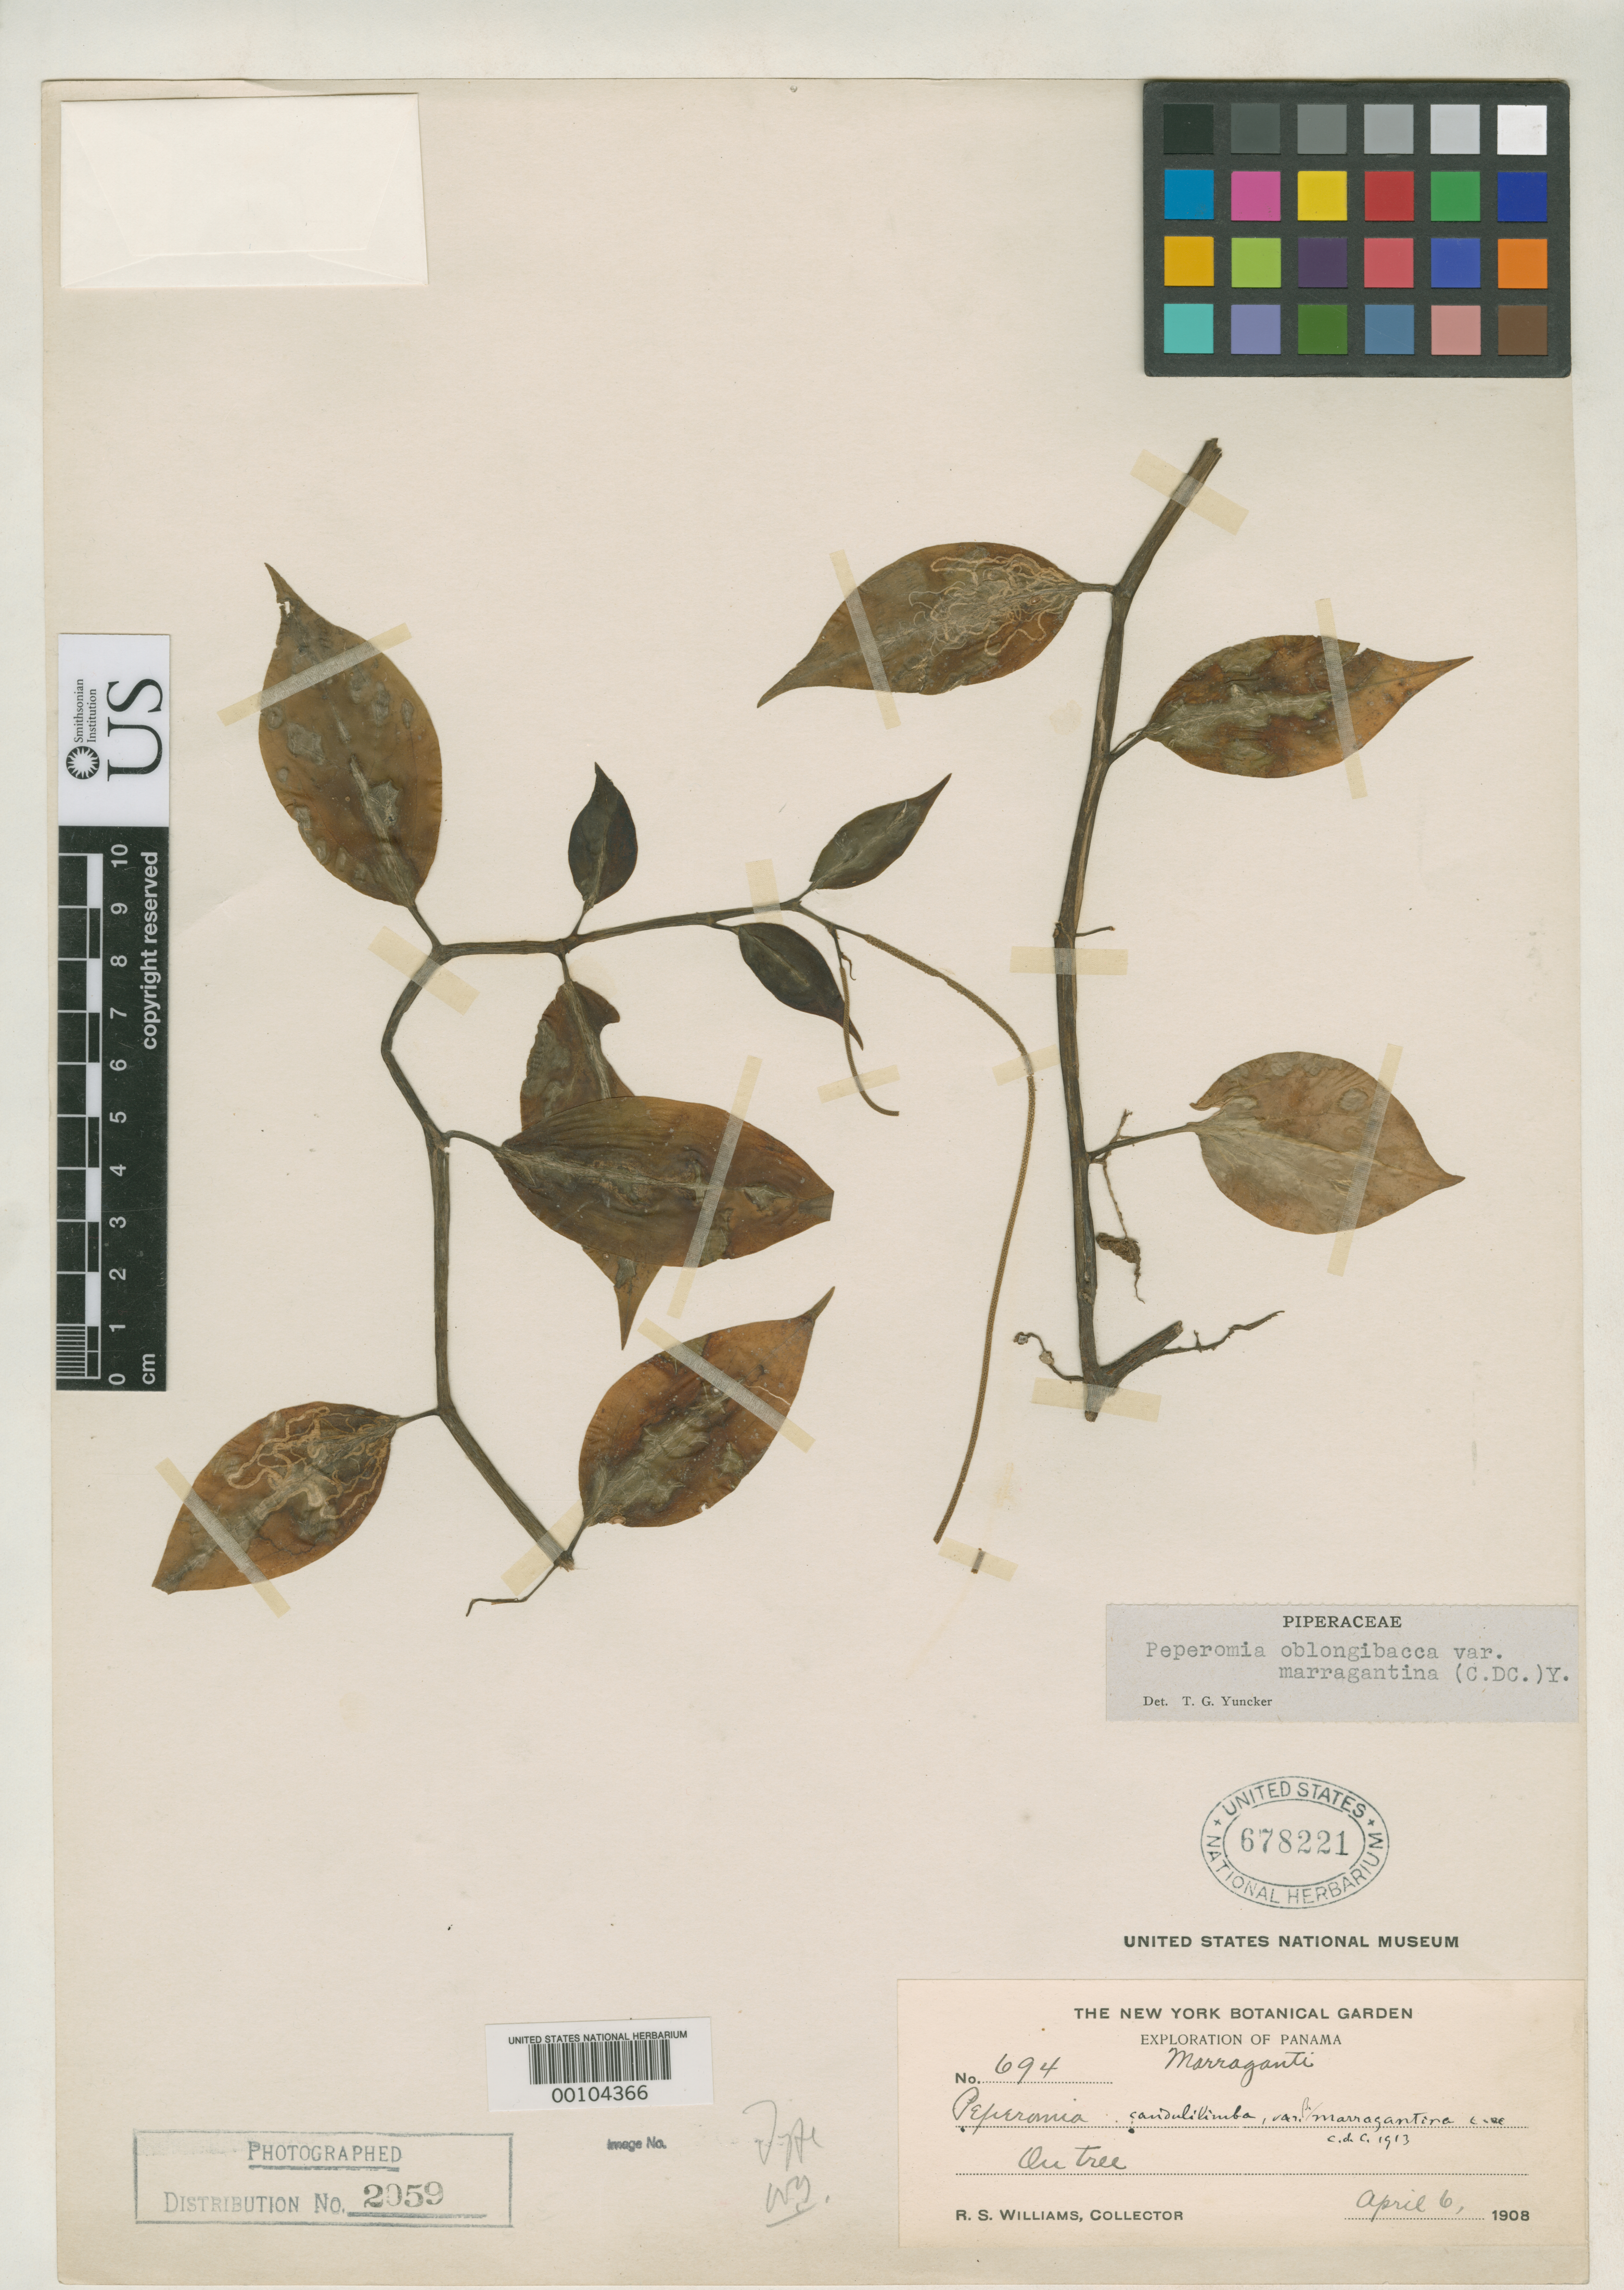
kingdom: Plantae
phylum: Tracheophyta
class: Magnoliopsida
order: Piperales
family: Piperaceae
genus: Peperomia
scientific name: Peperomia caudulilimba var. marragantina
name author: C. DC.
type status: Type Collection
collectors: R. S. Williams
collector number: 694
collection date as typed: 06 Apr 1908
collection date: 1908-04-06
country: Panama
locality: Marraganti.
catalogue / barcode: US 678221